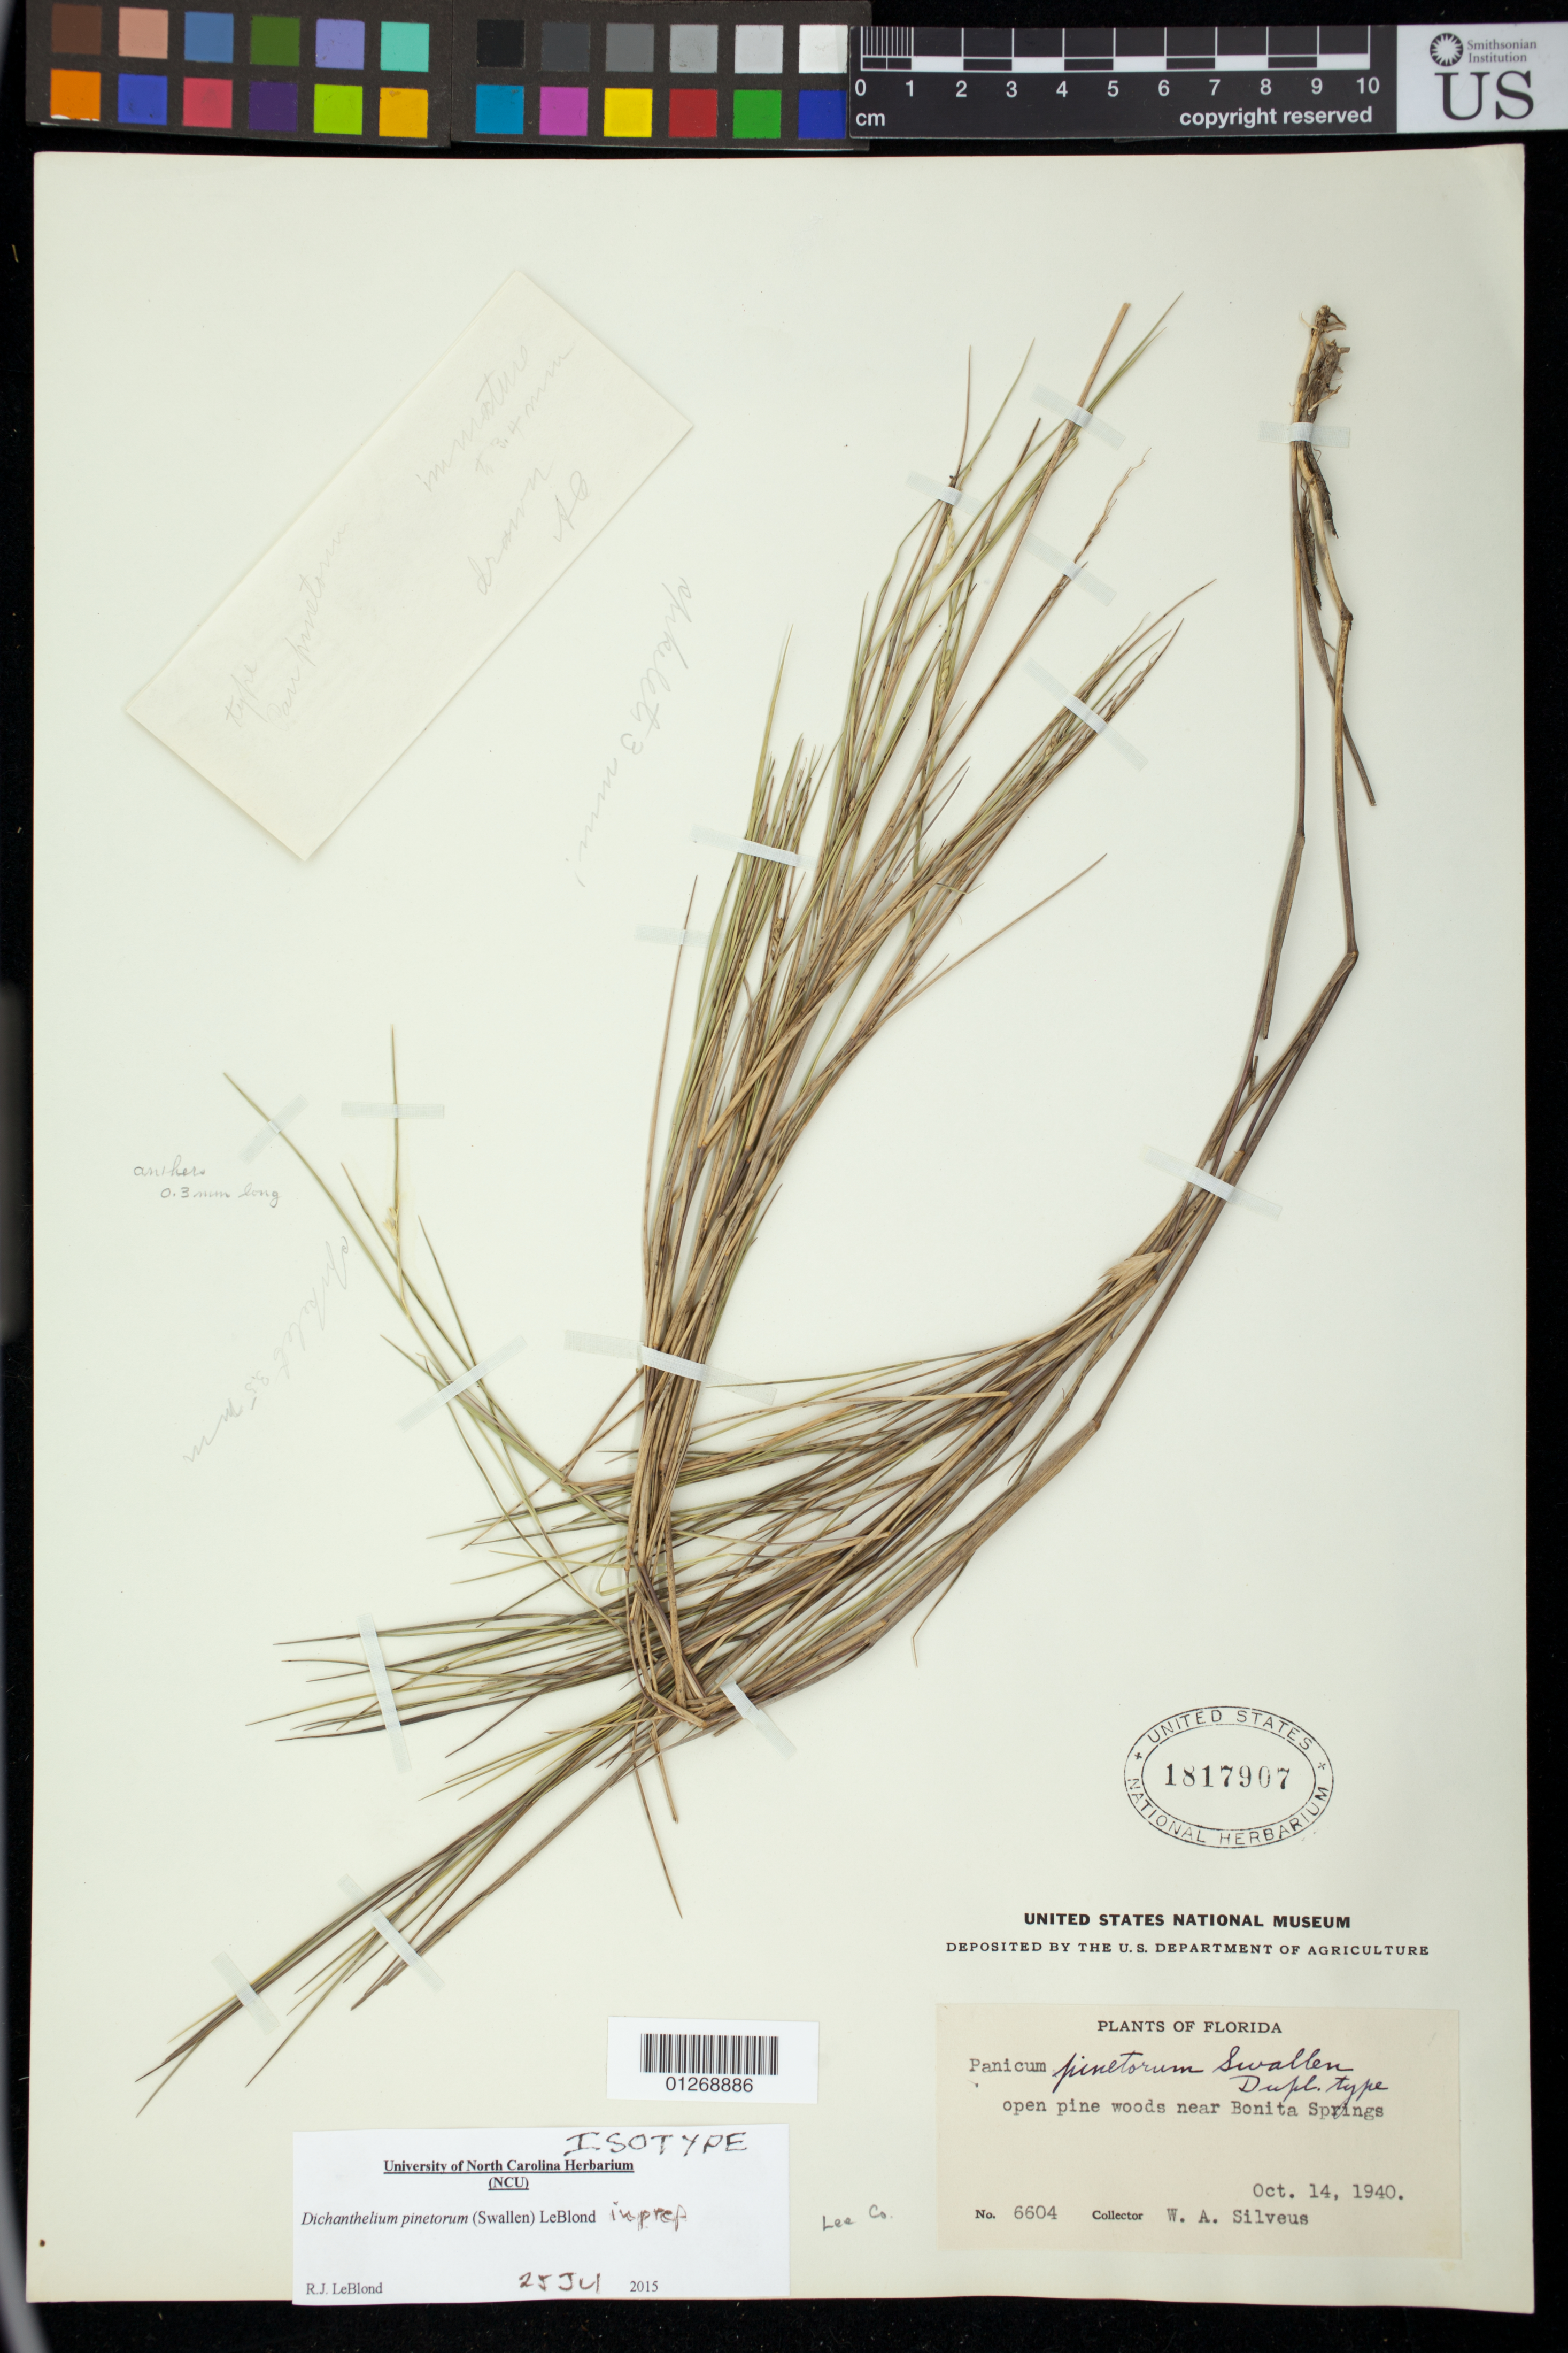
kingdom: Plantae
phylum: Tracheophyta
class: Liliopsida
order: Poales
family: Poaceae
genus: Panicum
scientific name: Panicum pinetorum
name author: Swallen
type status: Isotype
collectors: W. Silveus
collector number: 6604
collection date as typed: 14 Oct 1940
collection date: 1940-10-14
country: United States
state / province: Florida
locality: Open pine woods near Bonita Springs.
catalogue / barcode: US 1817907